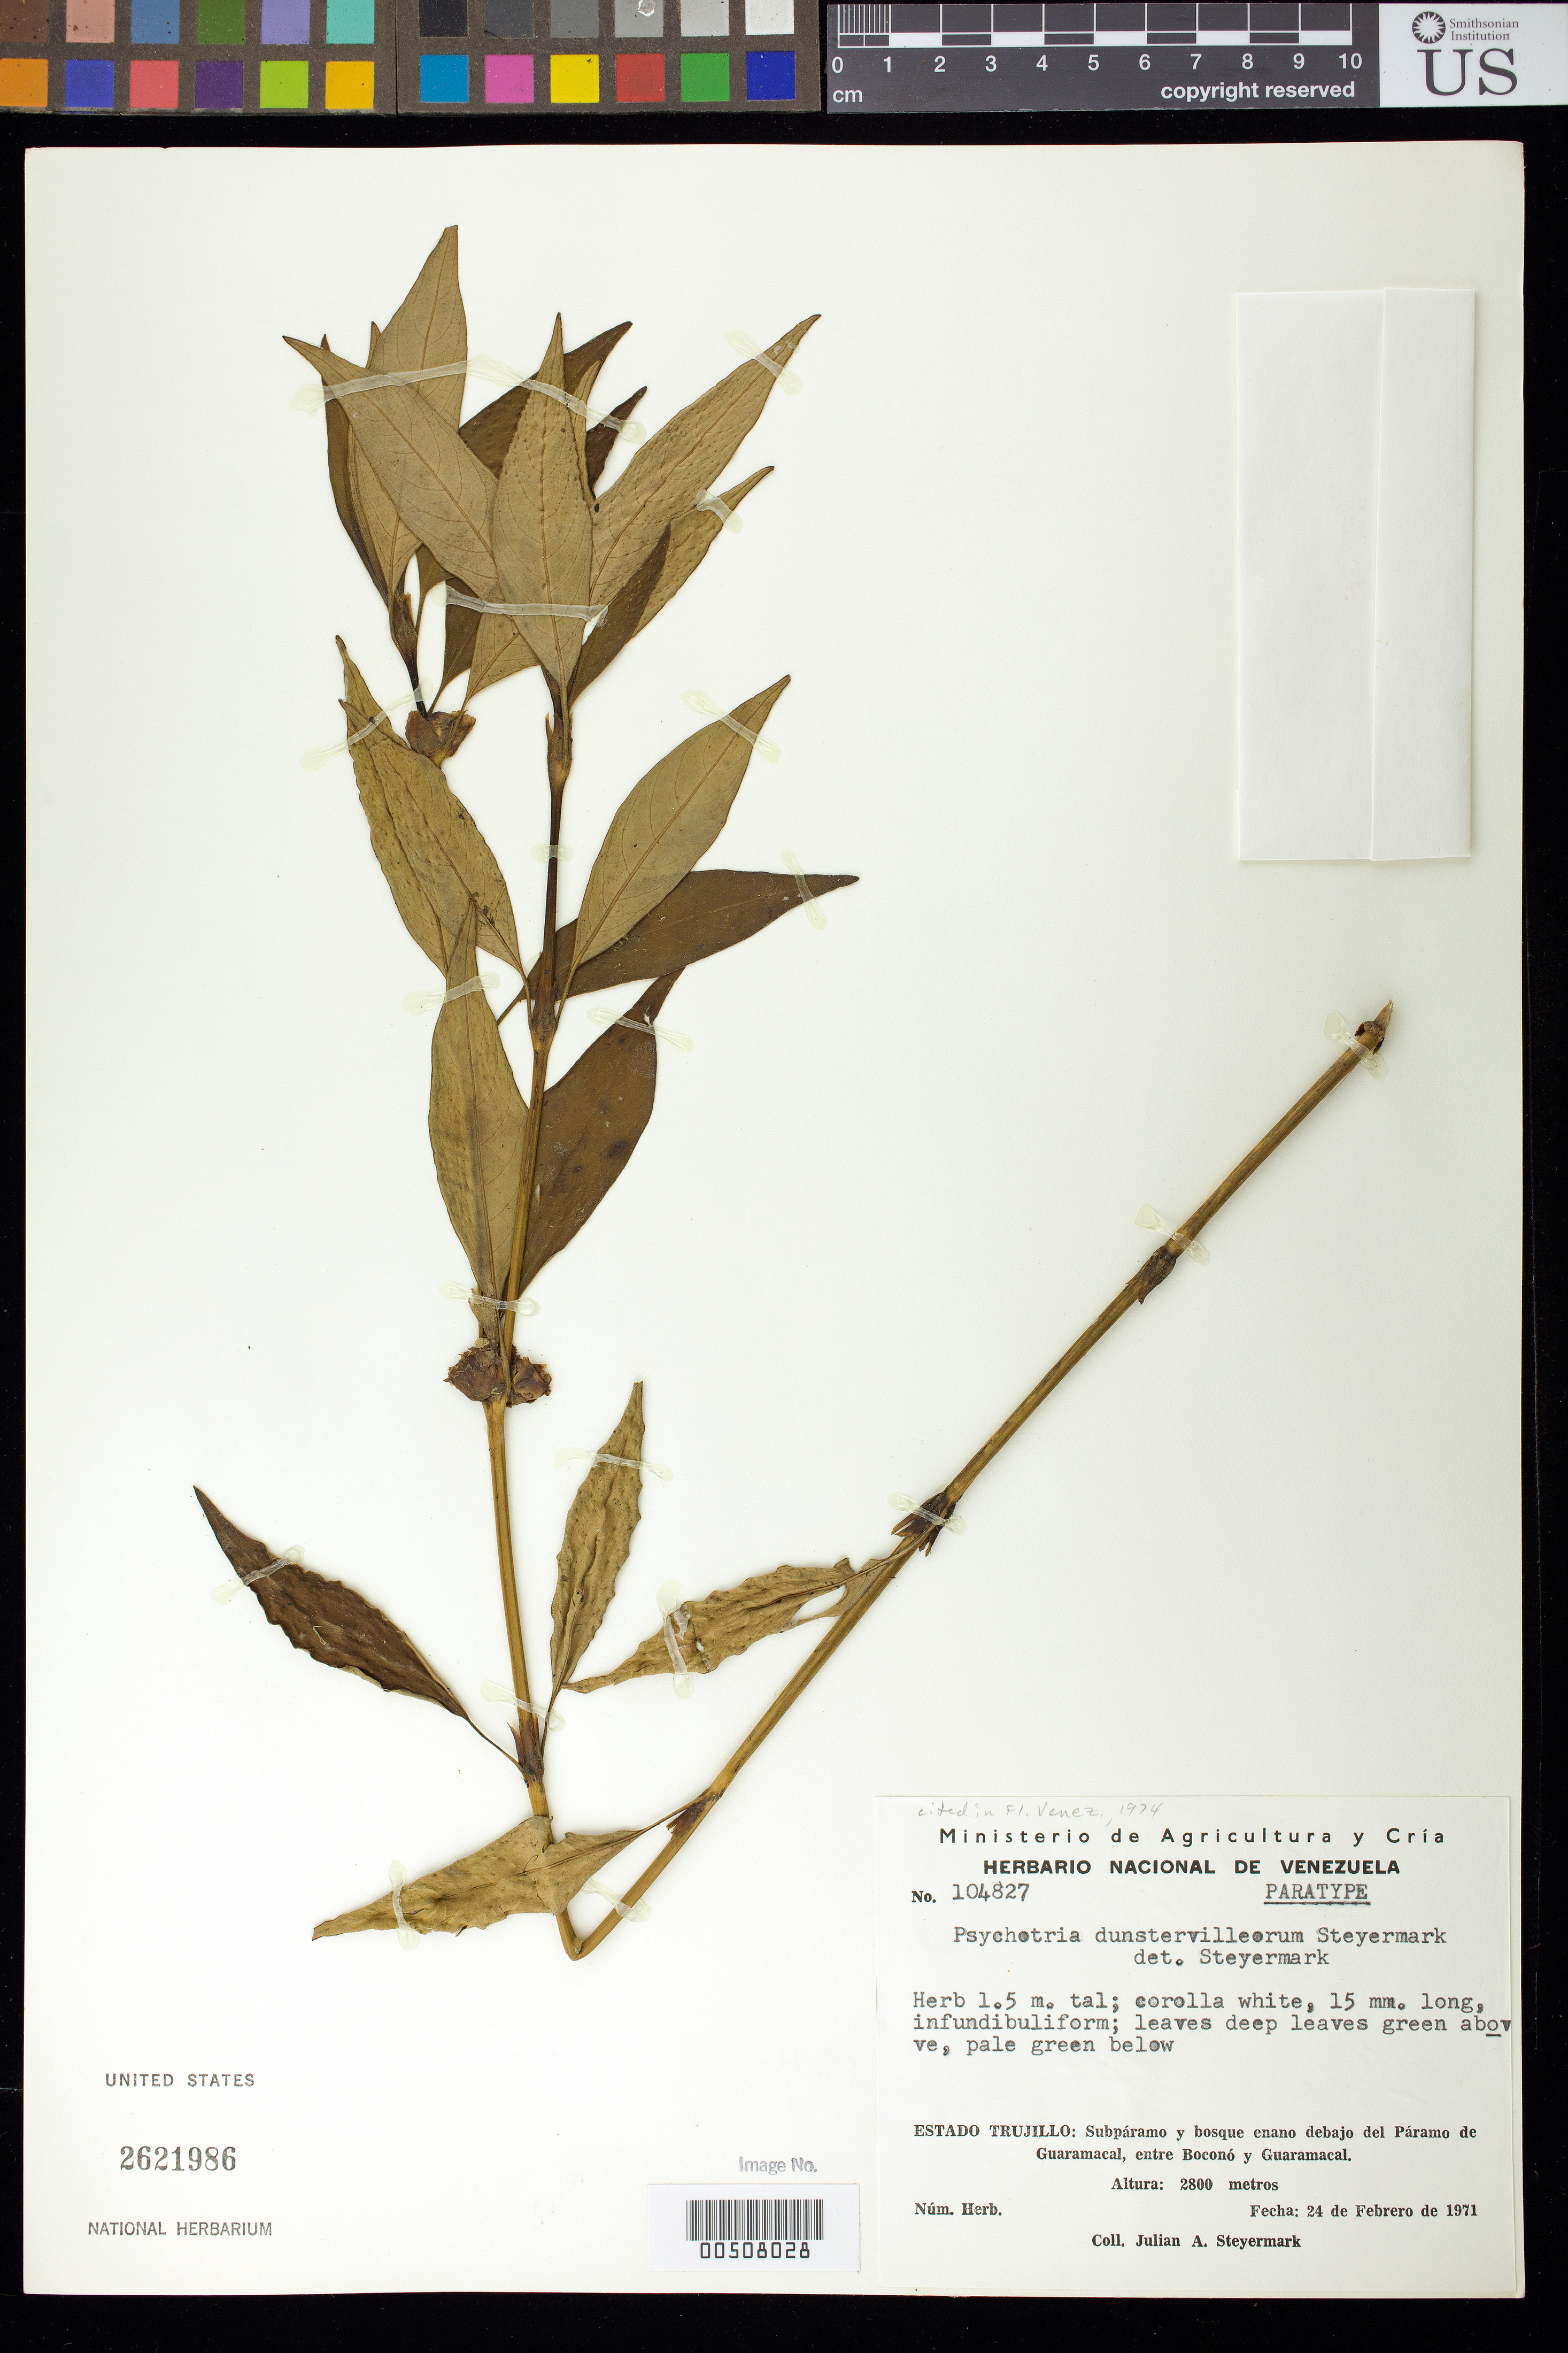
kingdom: Plantae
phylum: Tracheophyta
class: Magnoliopsida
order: Gentianales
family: Rubiaceae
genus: Psychotria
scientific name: Psychotria dunstervilleorum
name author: Steyerm.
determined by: Steyermark, Julian A., (VEN)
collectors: J. Steyermark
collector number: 104827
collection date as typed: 24 Feb 1971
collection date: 1971-02-24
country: Venezuela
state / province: Trujillo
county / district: Boconó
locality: Páramo de Guaramacal, entre Boconó y Guaramacal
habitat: Subpáramo y bosque enano debajo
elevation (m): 2800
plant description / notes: US, VEN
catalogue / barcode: US 2621986